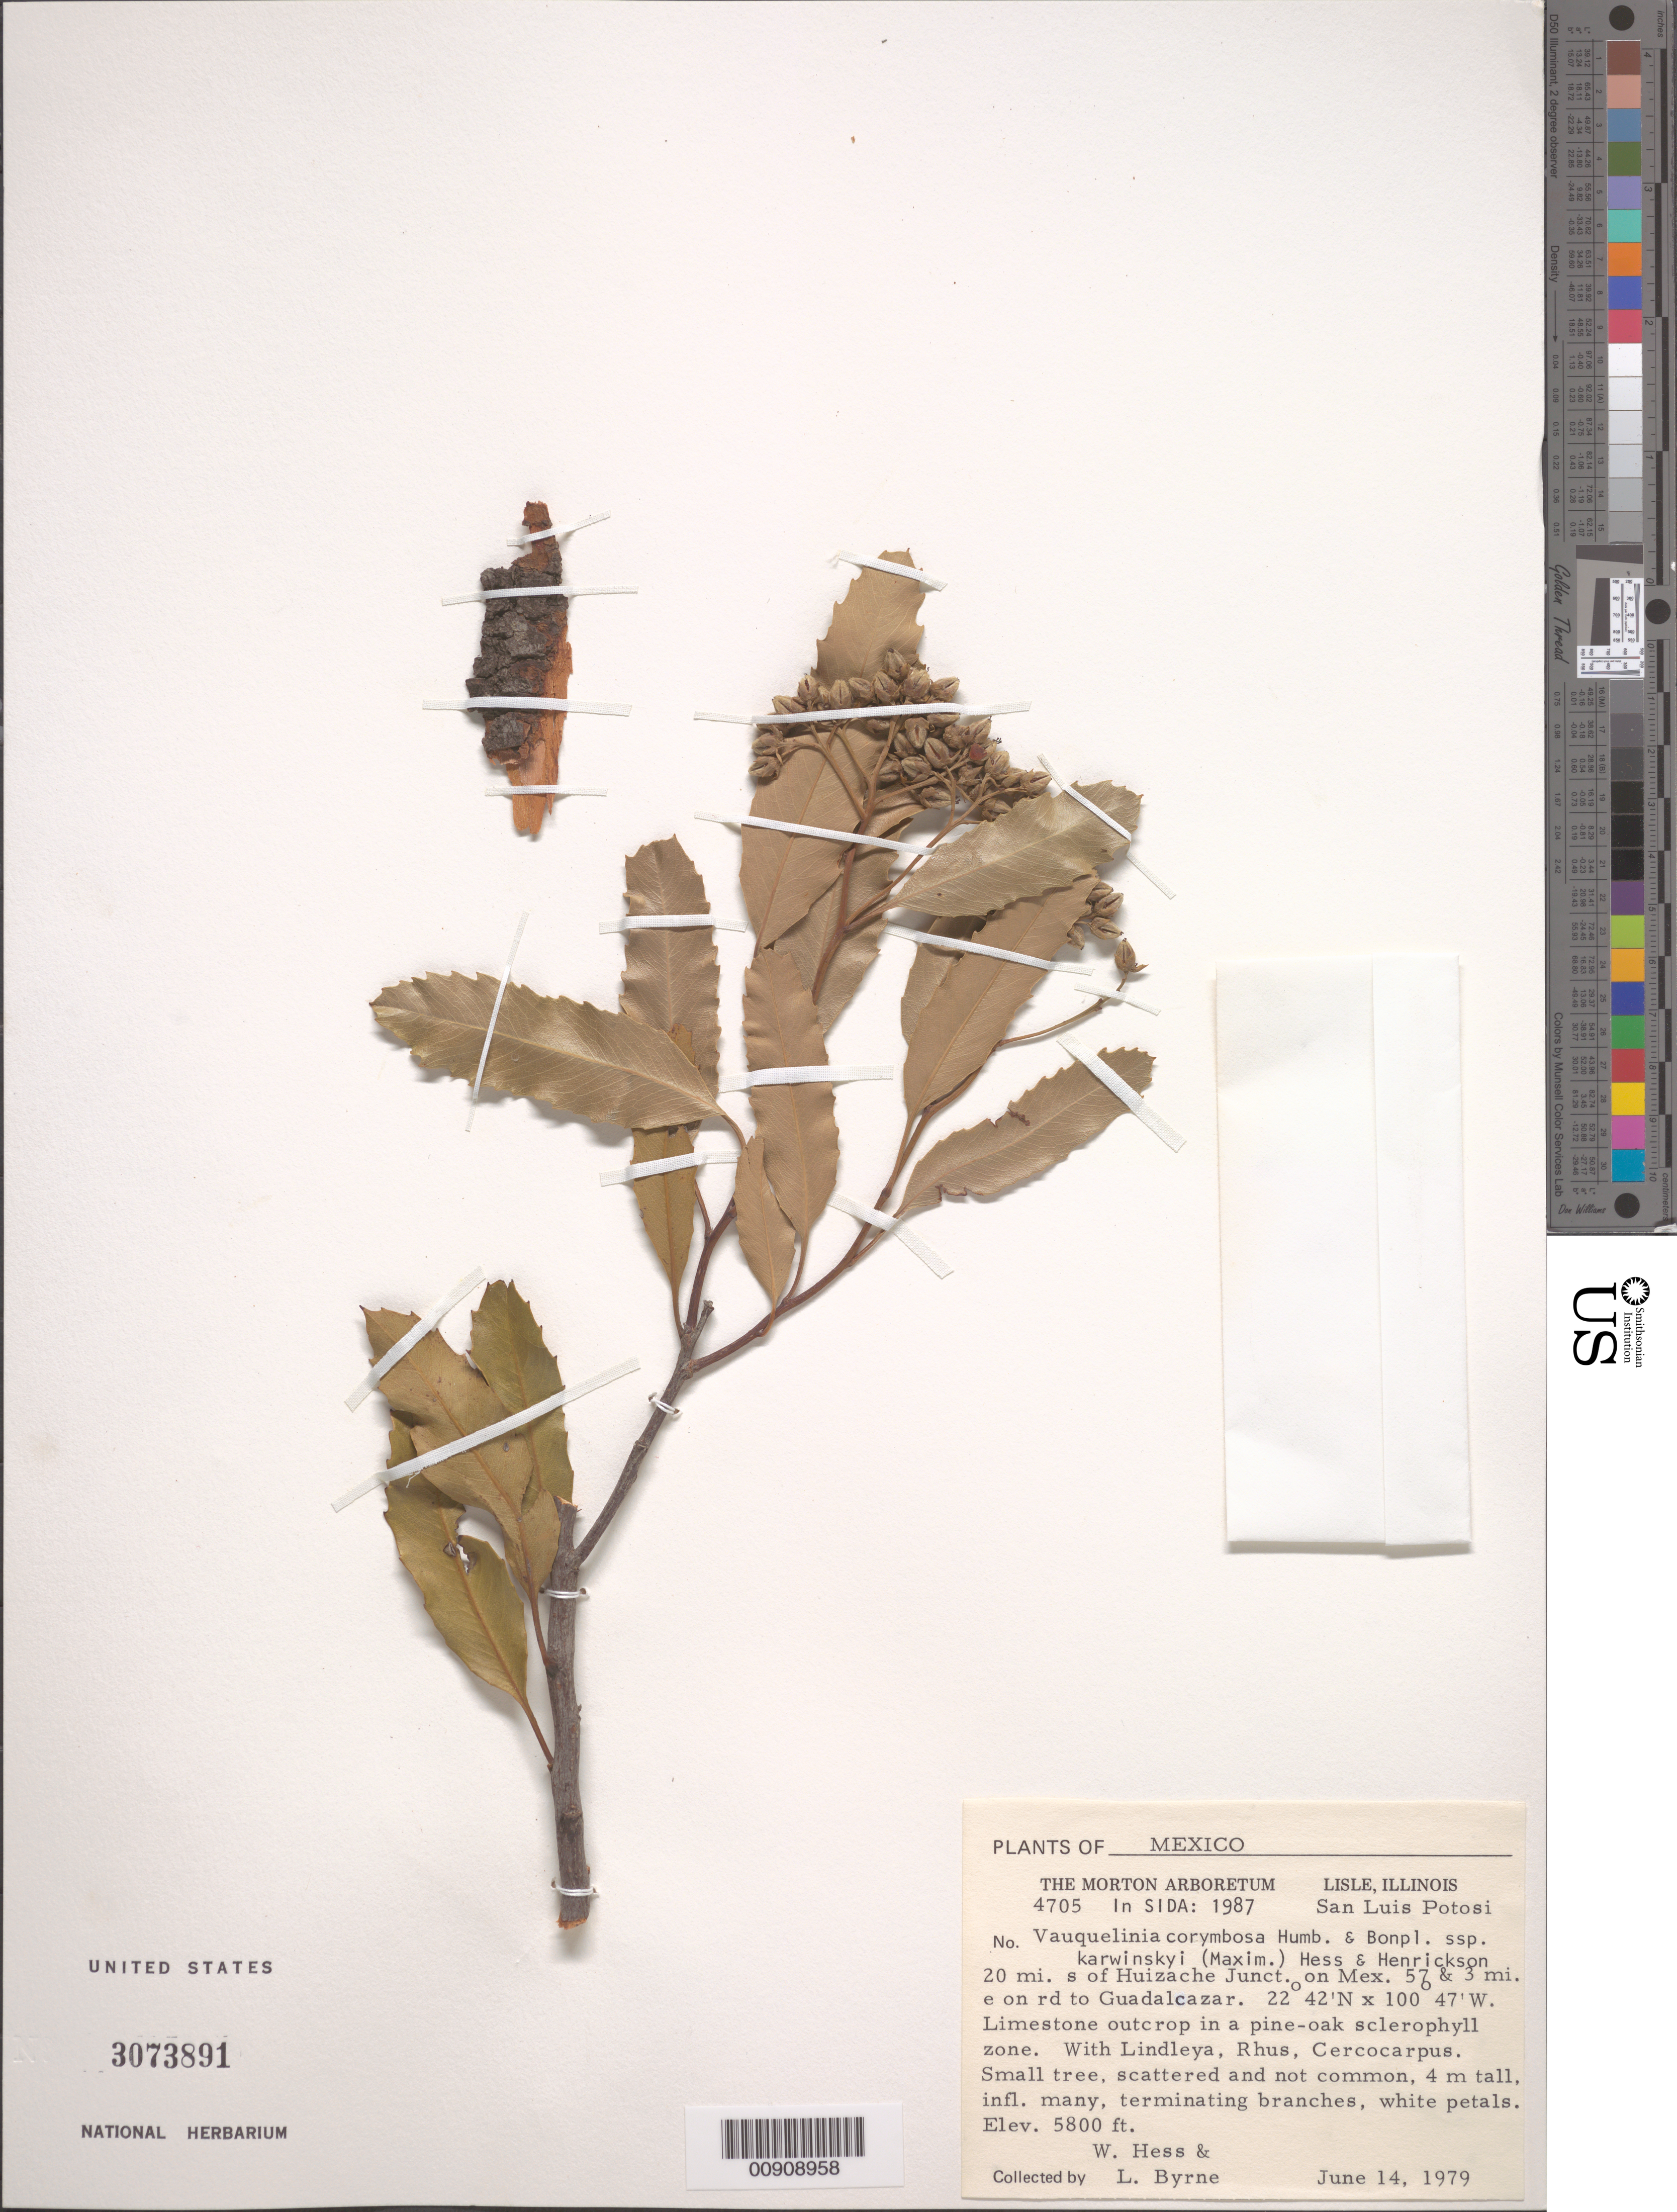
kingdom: Plantae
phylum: Tracheophyta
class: Magnoliopsida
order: Rosales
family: Rosaceae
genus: Vauquelinia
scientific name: Vauquelinia corymbosa subsp. karwinskyi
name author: (Maxim.) W.J. Hess & Henrickson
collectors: W. Hess & L. Byrne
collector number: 4705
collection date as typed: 14 Jun 1979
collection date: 1979-06-14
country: Mexico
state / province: San Luis Potosí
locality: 20 mi. S of Huizache junt. on Mex. 57 & 3 mi. E on rd. to Guadalcazar.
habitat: Limestone outcrop in a pine-oak sclerophyll zone. With Lindleya, Rhus, Cercocarpus.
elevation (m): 1768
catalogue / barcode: US 3073891